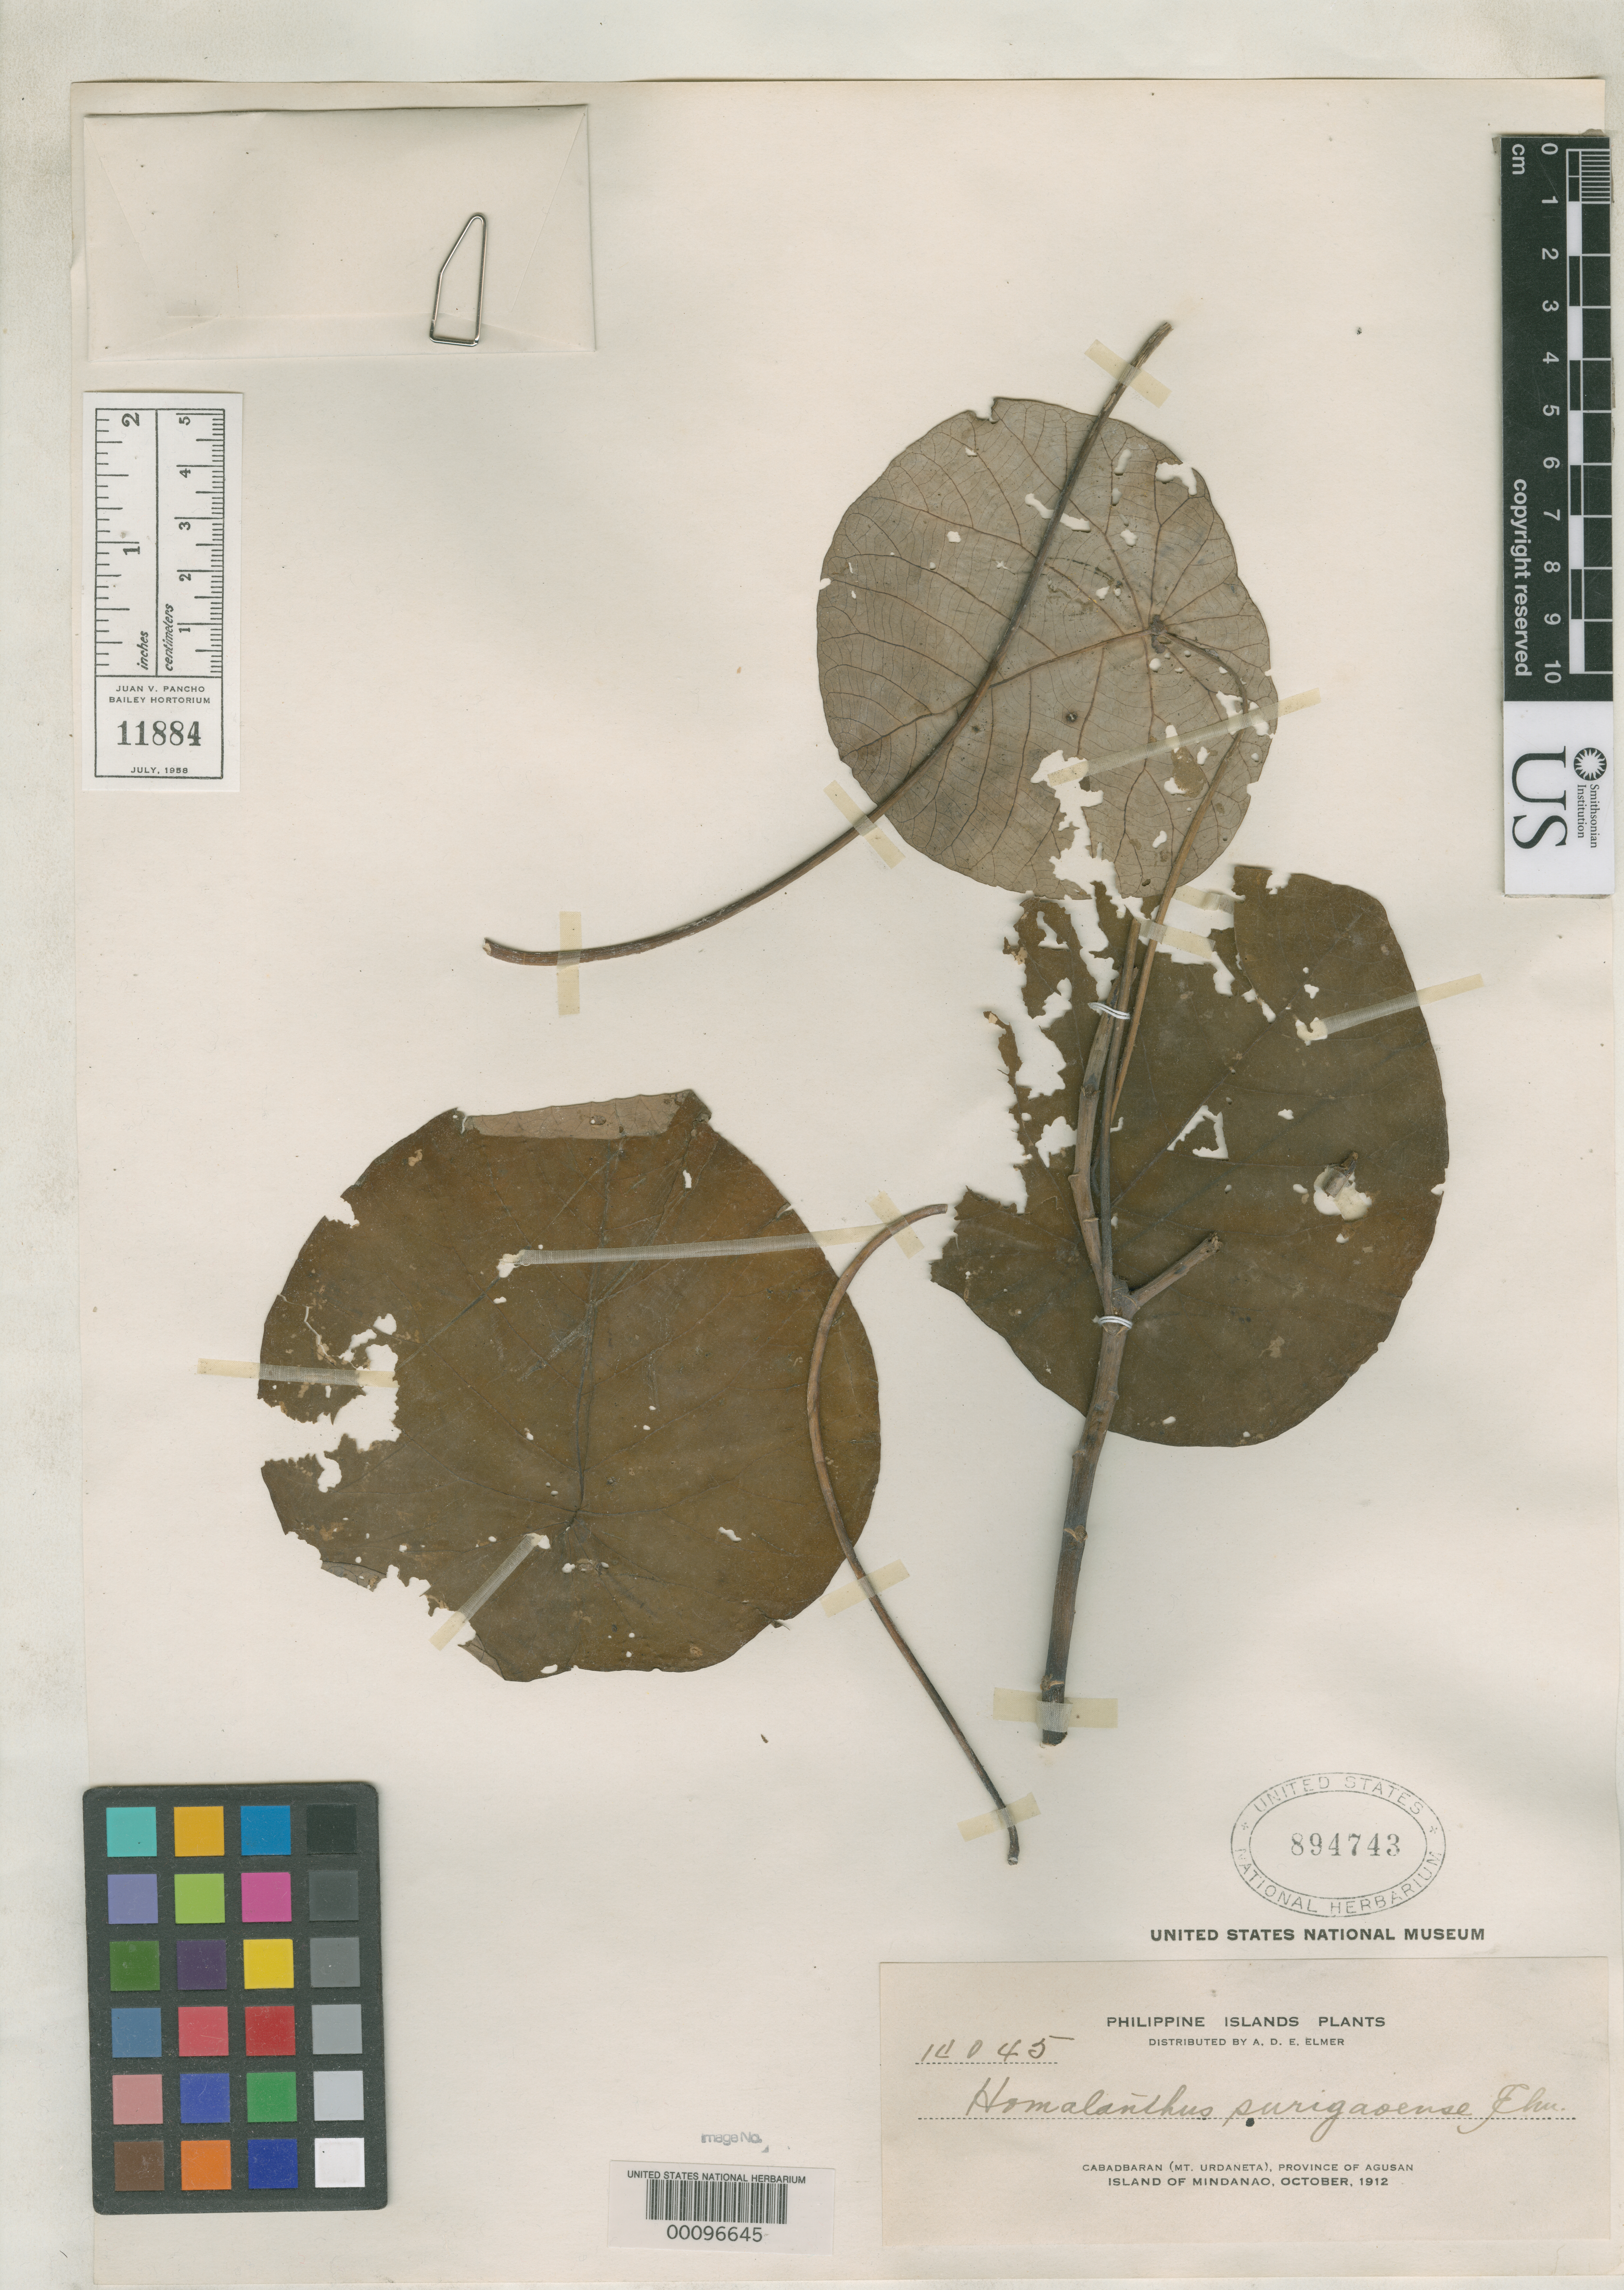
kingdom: Plantae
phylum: Tracheophyta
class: Magnoliopsida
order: Malpighiales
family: Euphorbiaceae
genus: Homalanthus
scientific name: Homalanthus surigaoense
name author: Elmer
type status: Isotype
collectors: A. D. E. Elmer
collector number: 14045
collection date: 1912-10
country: Philippines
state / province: Caraga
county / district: Agusan del Norte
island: Mindanao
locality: Cabadbaran (Mt. Urdaneta), Province of Agusan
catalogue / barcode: US 894743